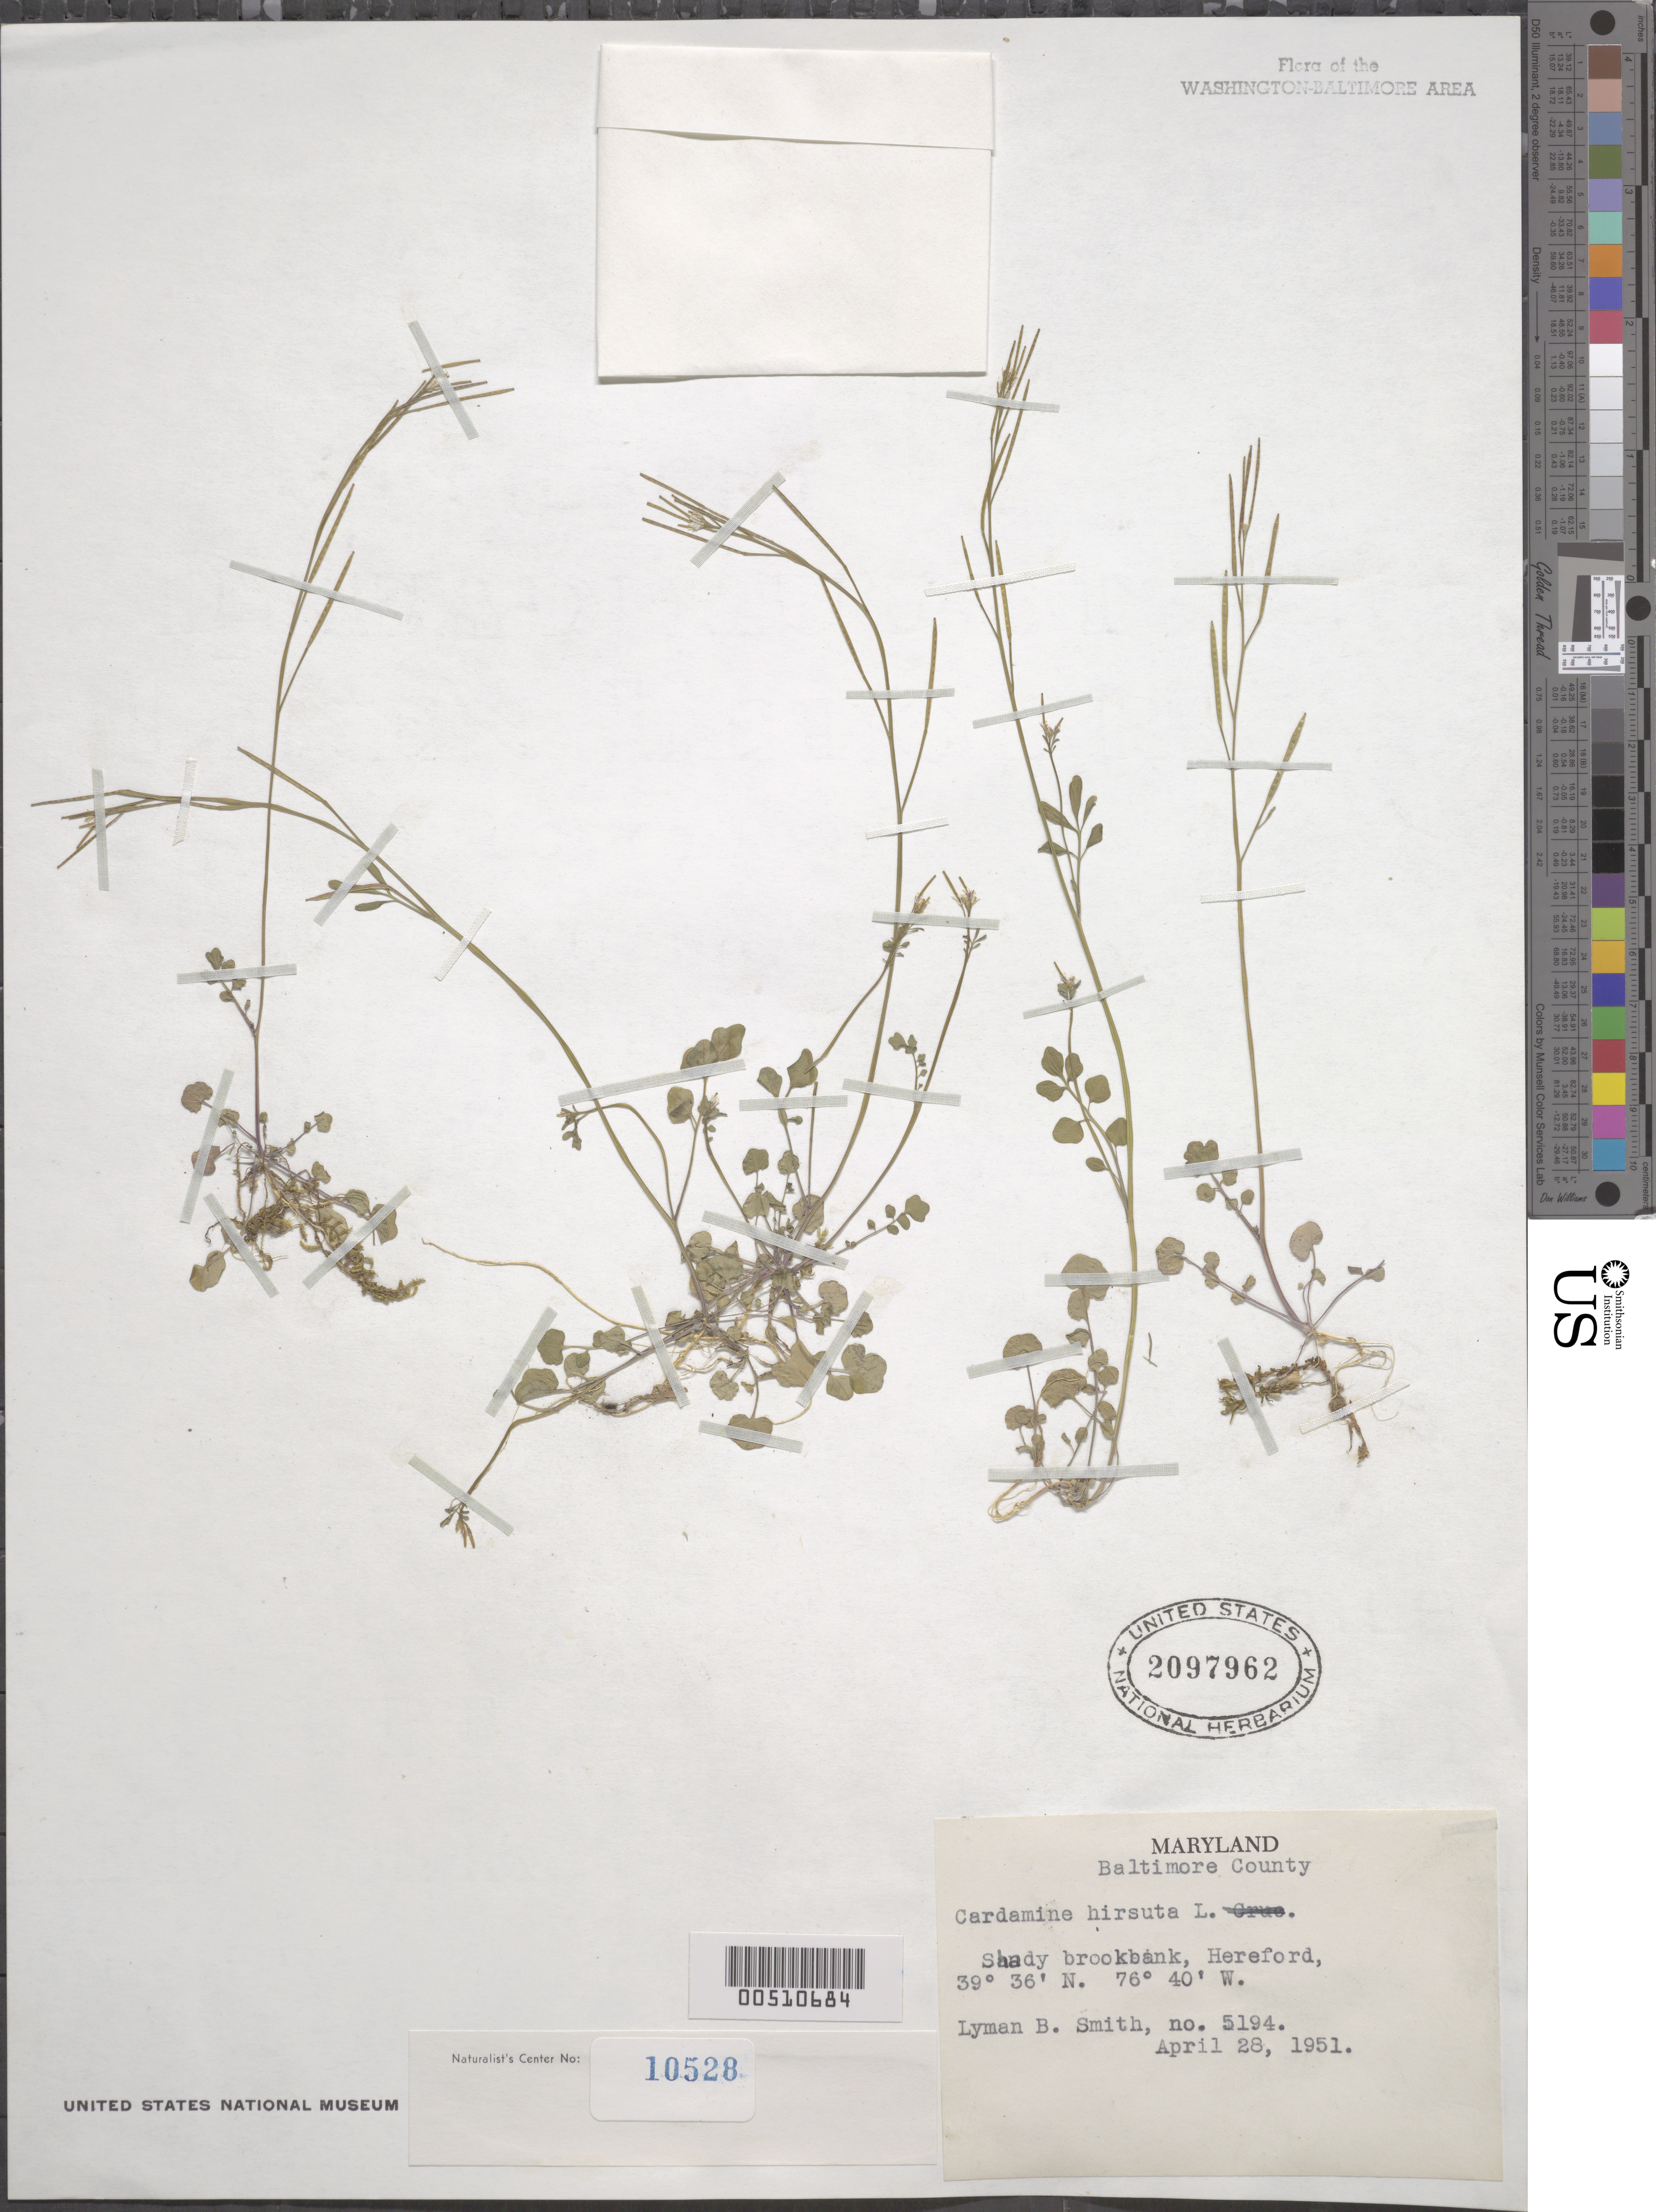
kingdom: Plantae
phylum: Tracheophyta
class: Magnoliopsida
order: Brassicales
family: Brassicaceae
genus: Cardamine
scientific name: Cardamine hirsuta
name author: L.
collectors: L. Smith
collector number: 5194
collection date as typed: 28 Apr 1951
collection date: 1951-04-28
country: United States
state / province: Maryland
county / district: Baltimore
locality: Hereford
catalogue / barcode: US 2097962